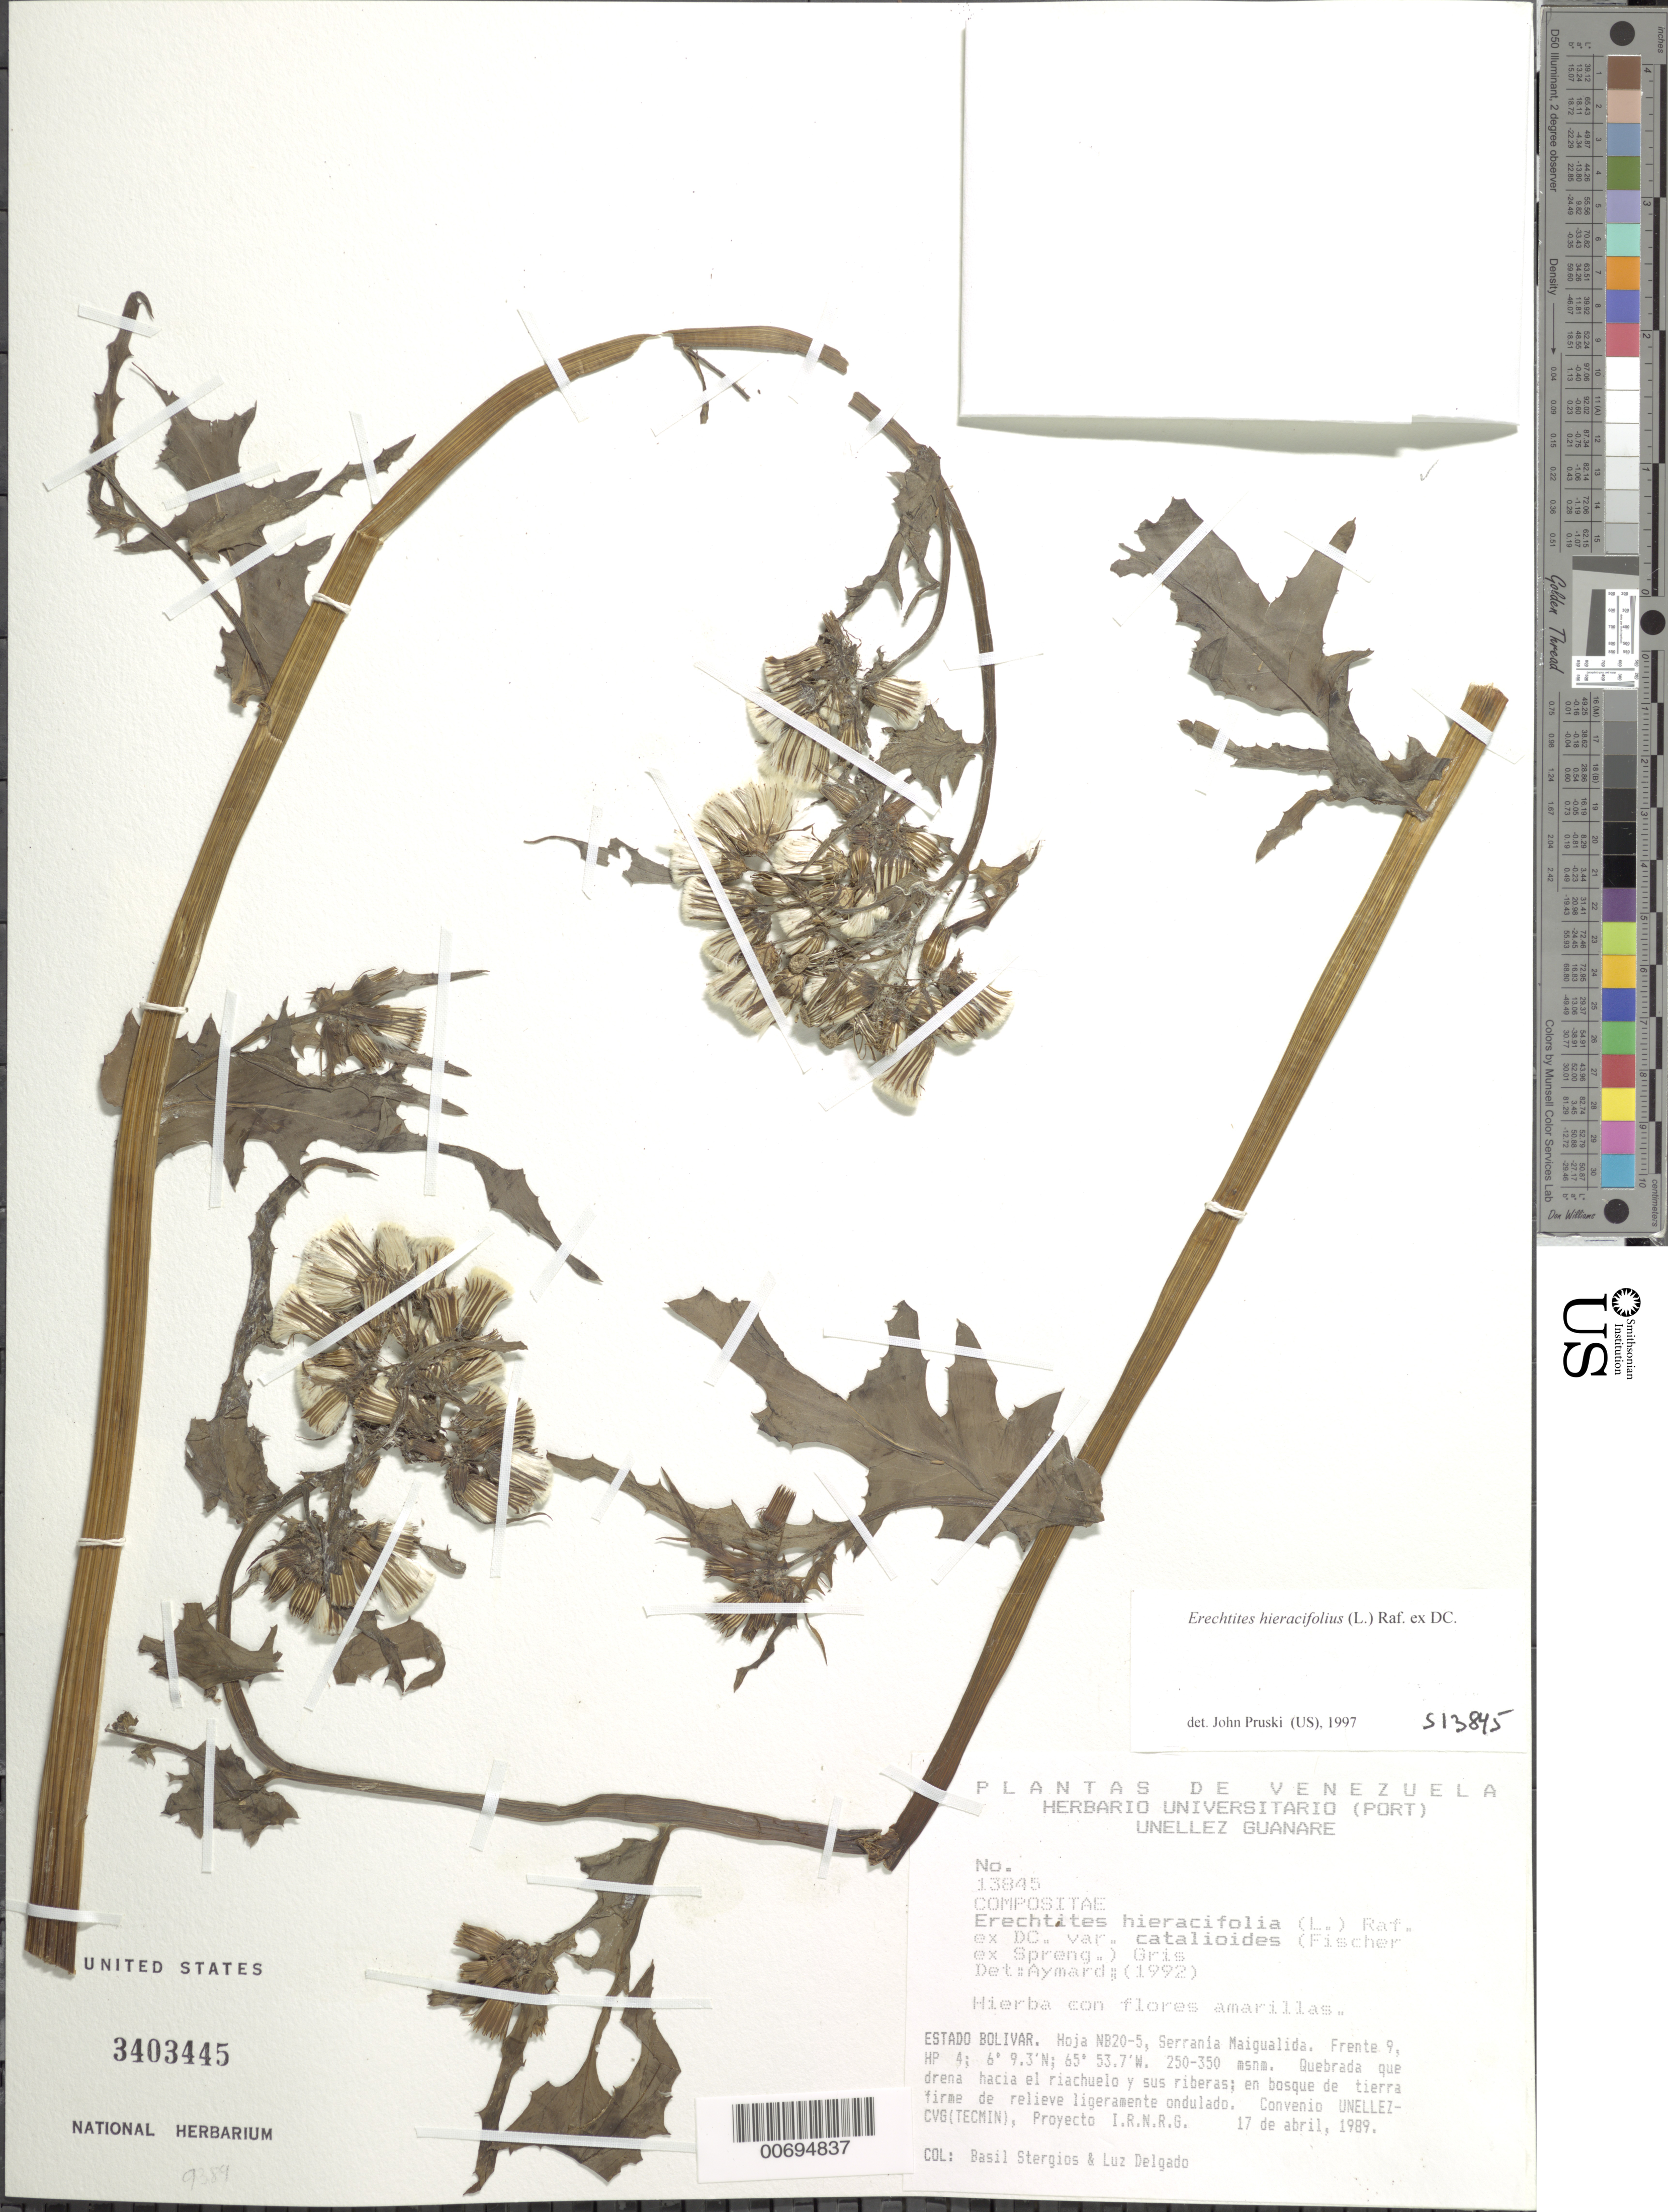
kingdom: Plantae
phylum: Tracheophyta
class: Magnoliopsida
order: Asterales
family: Asteraceae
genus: Erechtites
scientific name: Erechtites hieraciifolius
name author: (L.) Raf. ex DC.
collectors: B. G. Stergios & L. Delgado V.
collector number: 13845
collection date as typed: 17-Apr-89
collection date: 1989-04-17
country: Venezuela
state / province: Bolívar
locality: Serrania Maigualida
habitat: Quebrada que drena hacia el riachuelo y sus riberas; en bosque de tierra firme de relieve ligeramente ondulado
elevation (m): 250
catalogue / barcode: US 3403445